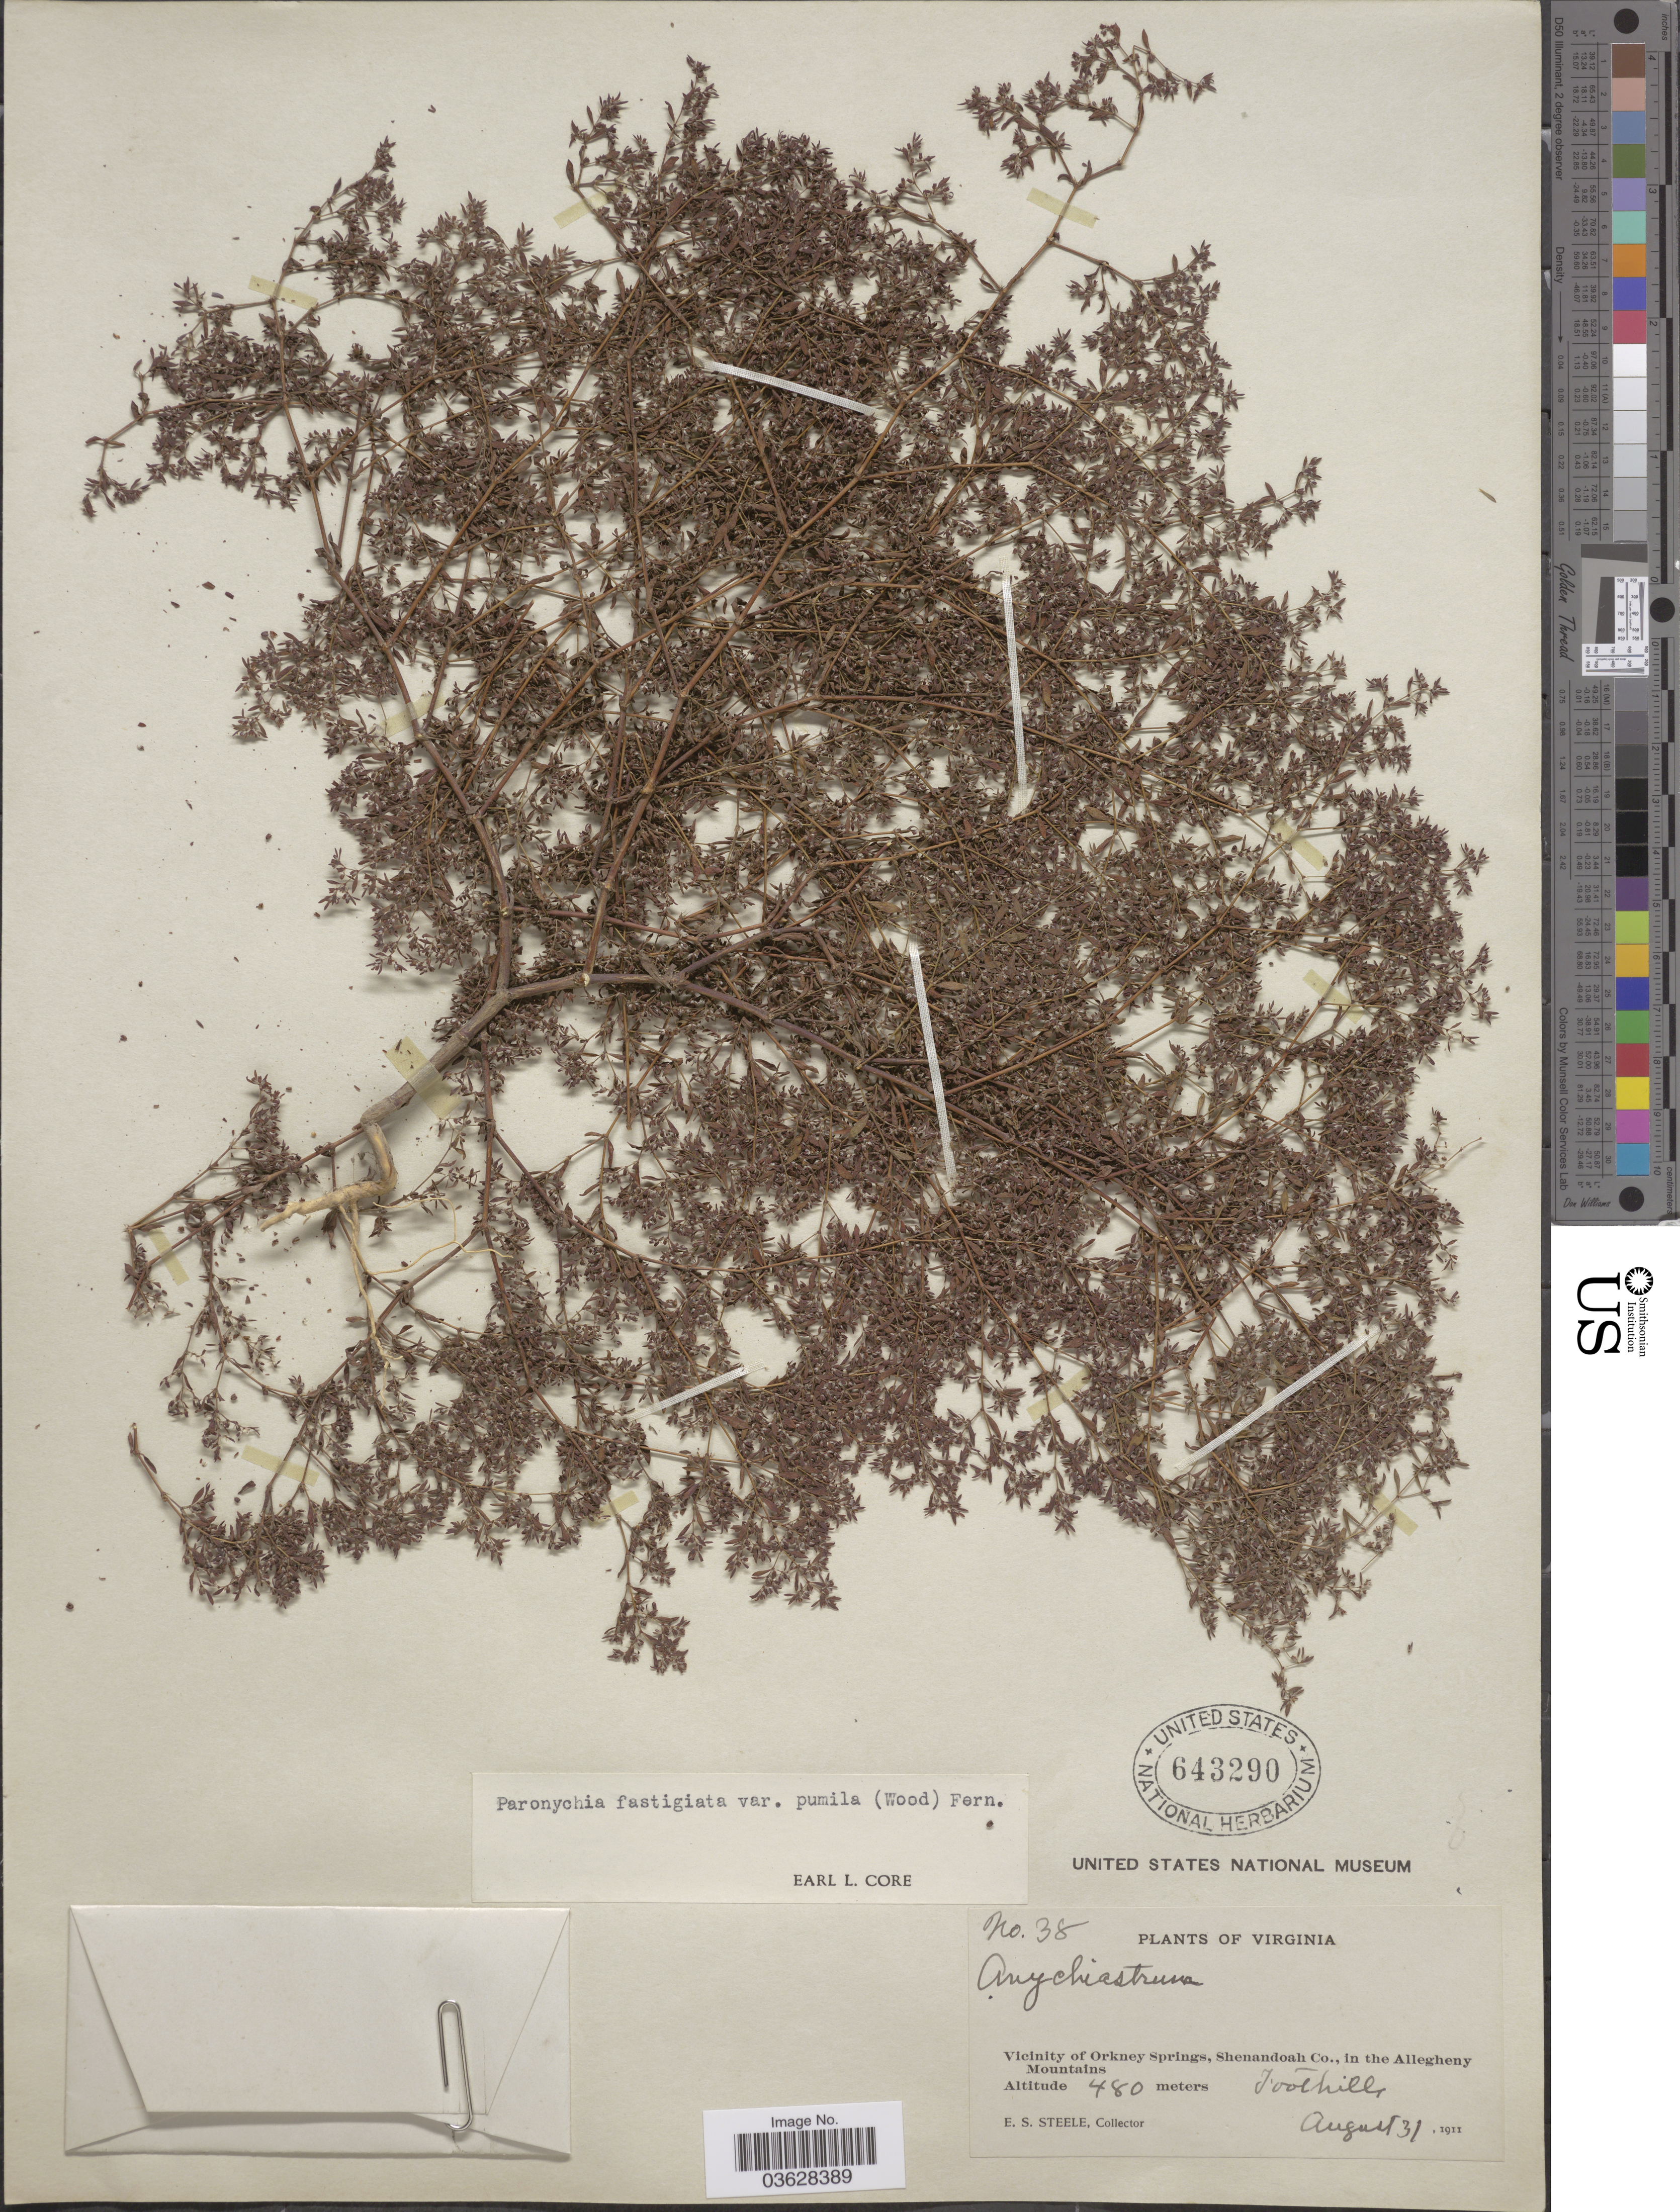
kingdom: Plantae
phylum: Tracheophyta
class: Magnoliopsida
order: Caryophyllales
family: Caryophyllaceae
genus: Paronychia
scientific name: Paronychia fastigiata var. pumila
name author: (Alph. Wood) Fernald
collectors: E. Steele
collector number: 38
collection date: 1911-08-31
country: United States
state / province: Virginia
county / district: Shenandoah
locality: Vicinity of Orkney Springs, Shenandoah Co., in the Allegheny Mountains. Foothills.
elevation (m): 480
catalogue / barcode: US 643290